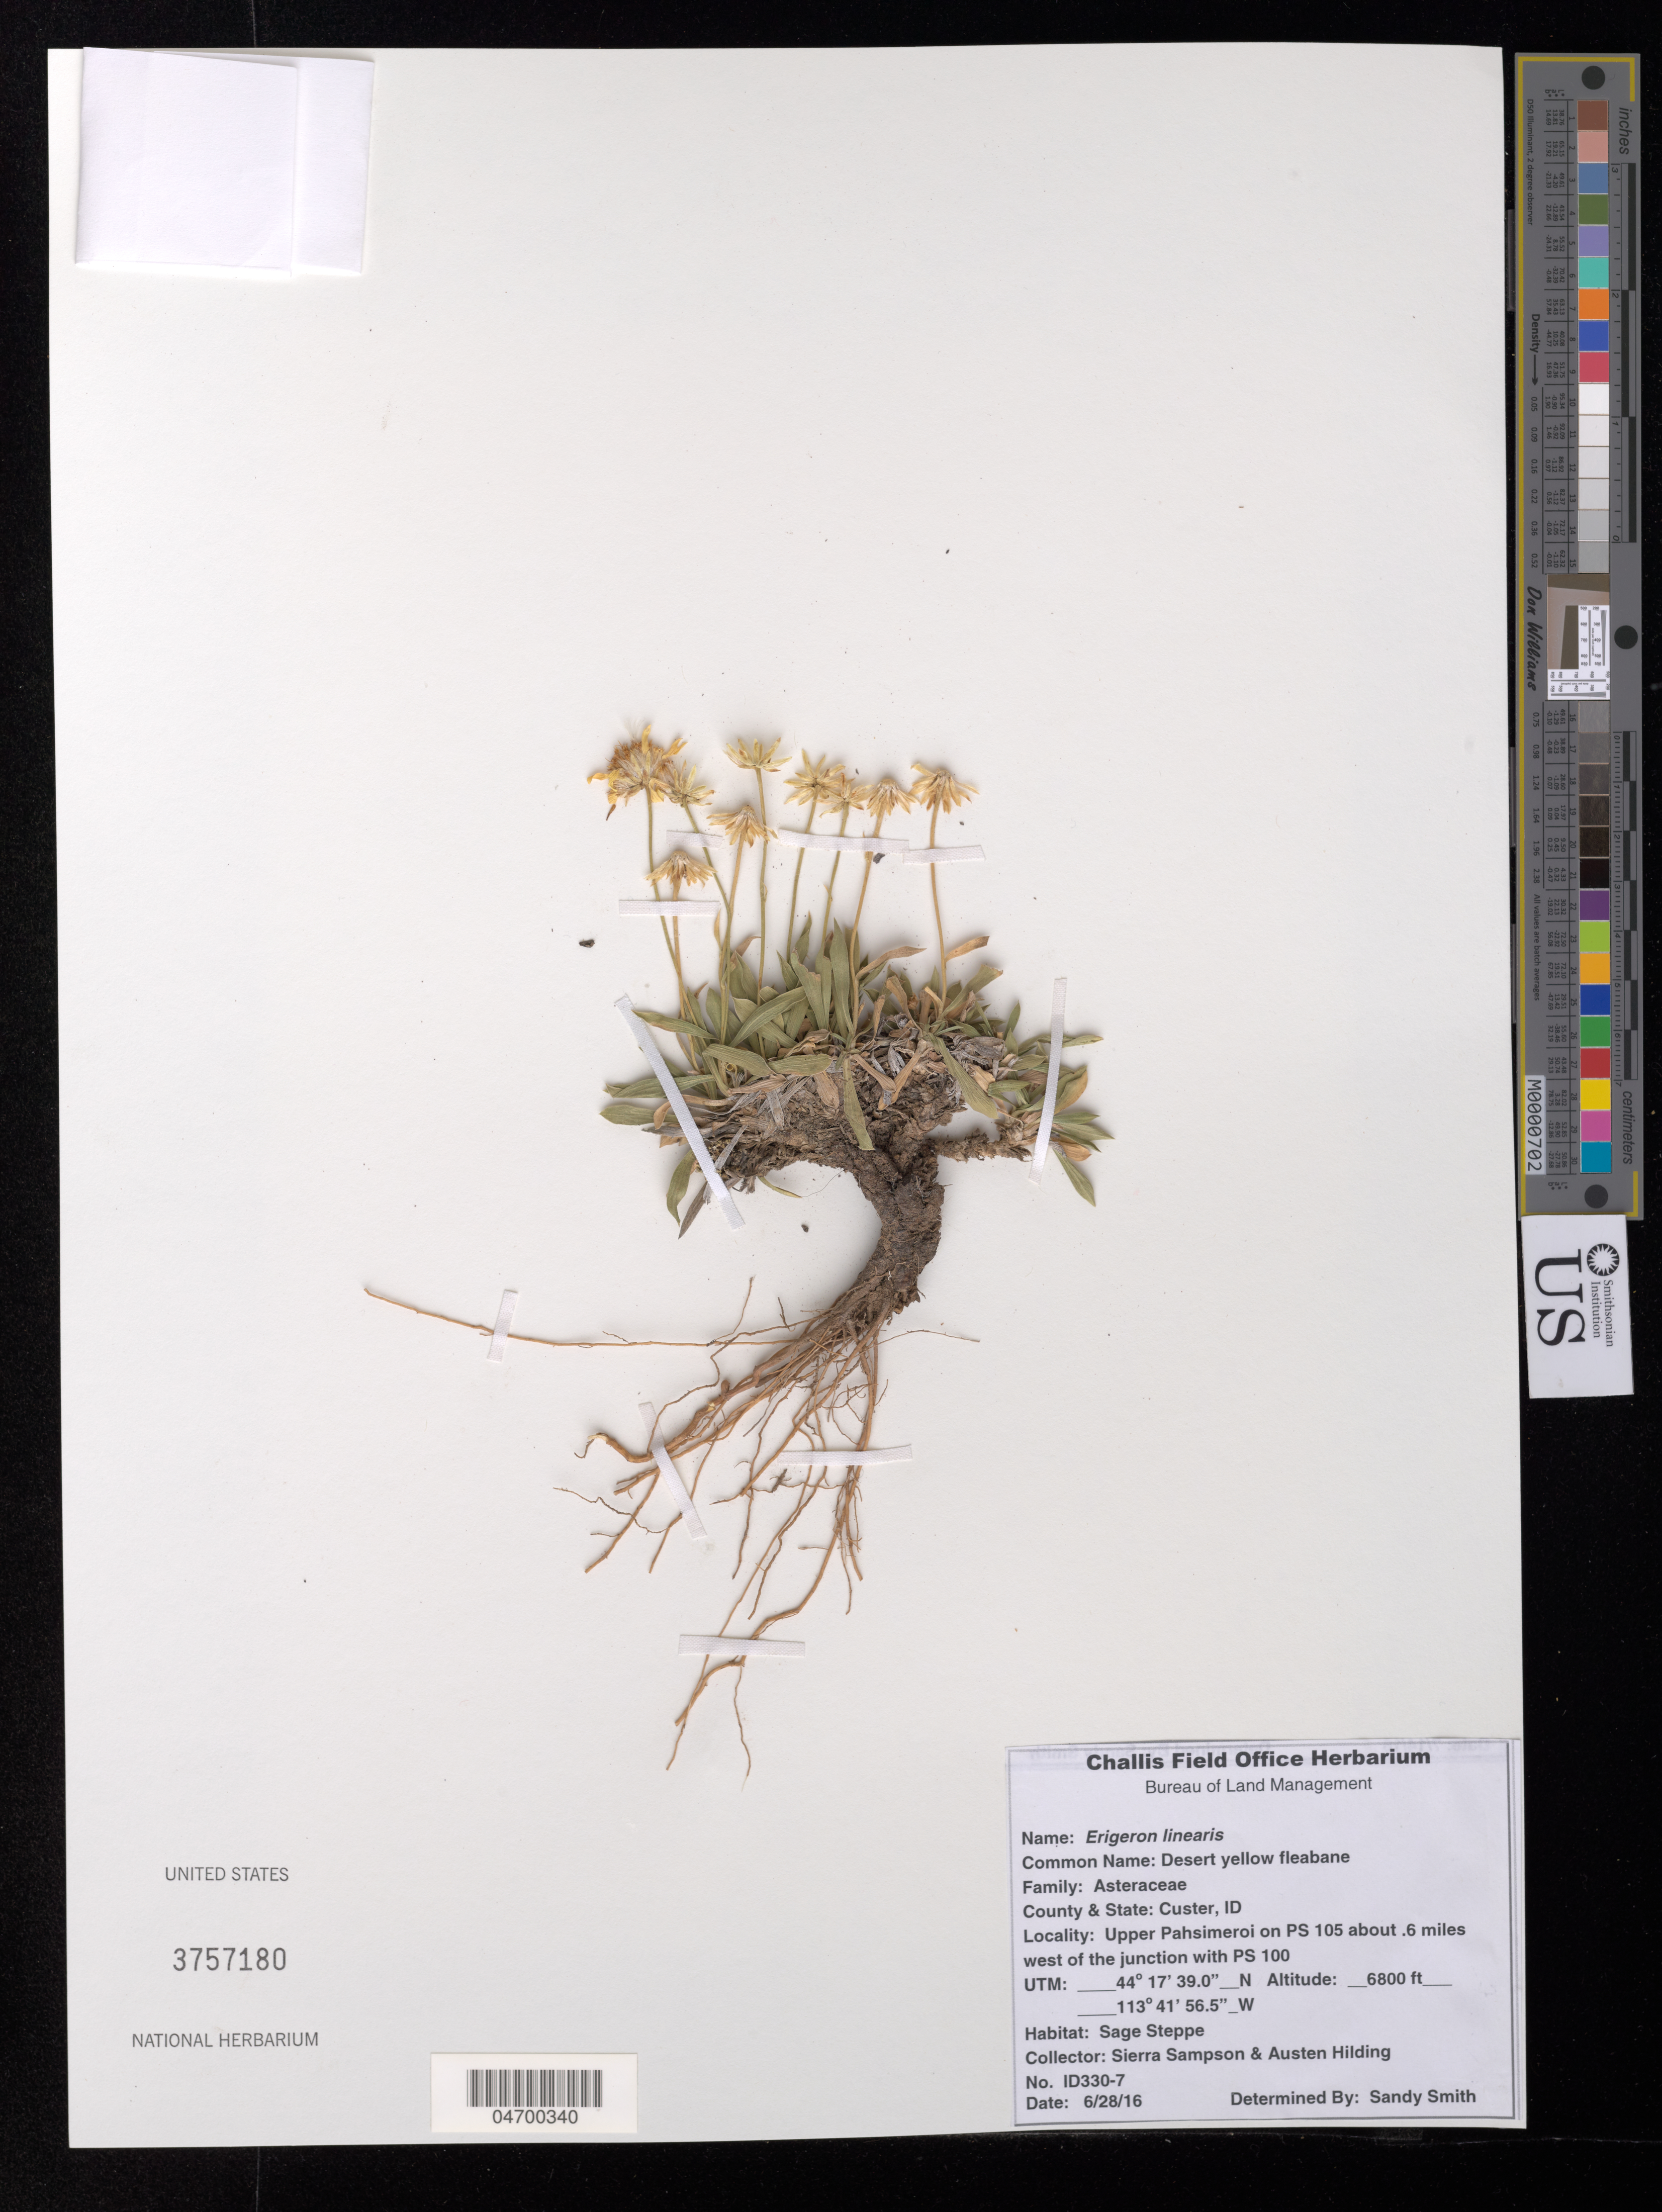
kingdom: Plantae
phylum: Tracheophyta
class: Magnoliopsida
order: Asterales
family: Asteraceae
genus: Erigeron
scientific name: Erigeron linearis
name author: (Hook.) Piper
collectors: S. Sampson & A. Hilding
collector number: ID330-7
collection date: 2016-06-28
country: United States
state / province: Idaho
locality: County & State: Custer, ID. Upper Pahsimeroi on PS 105 about .6 miles west of the junction with PS 100.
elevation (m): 2073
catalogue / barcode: US 3757180